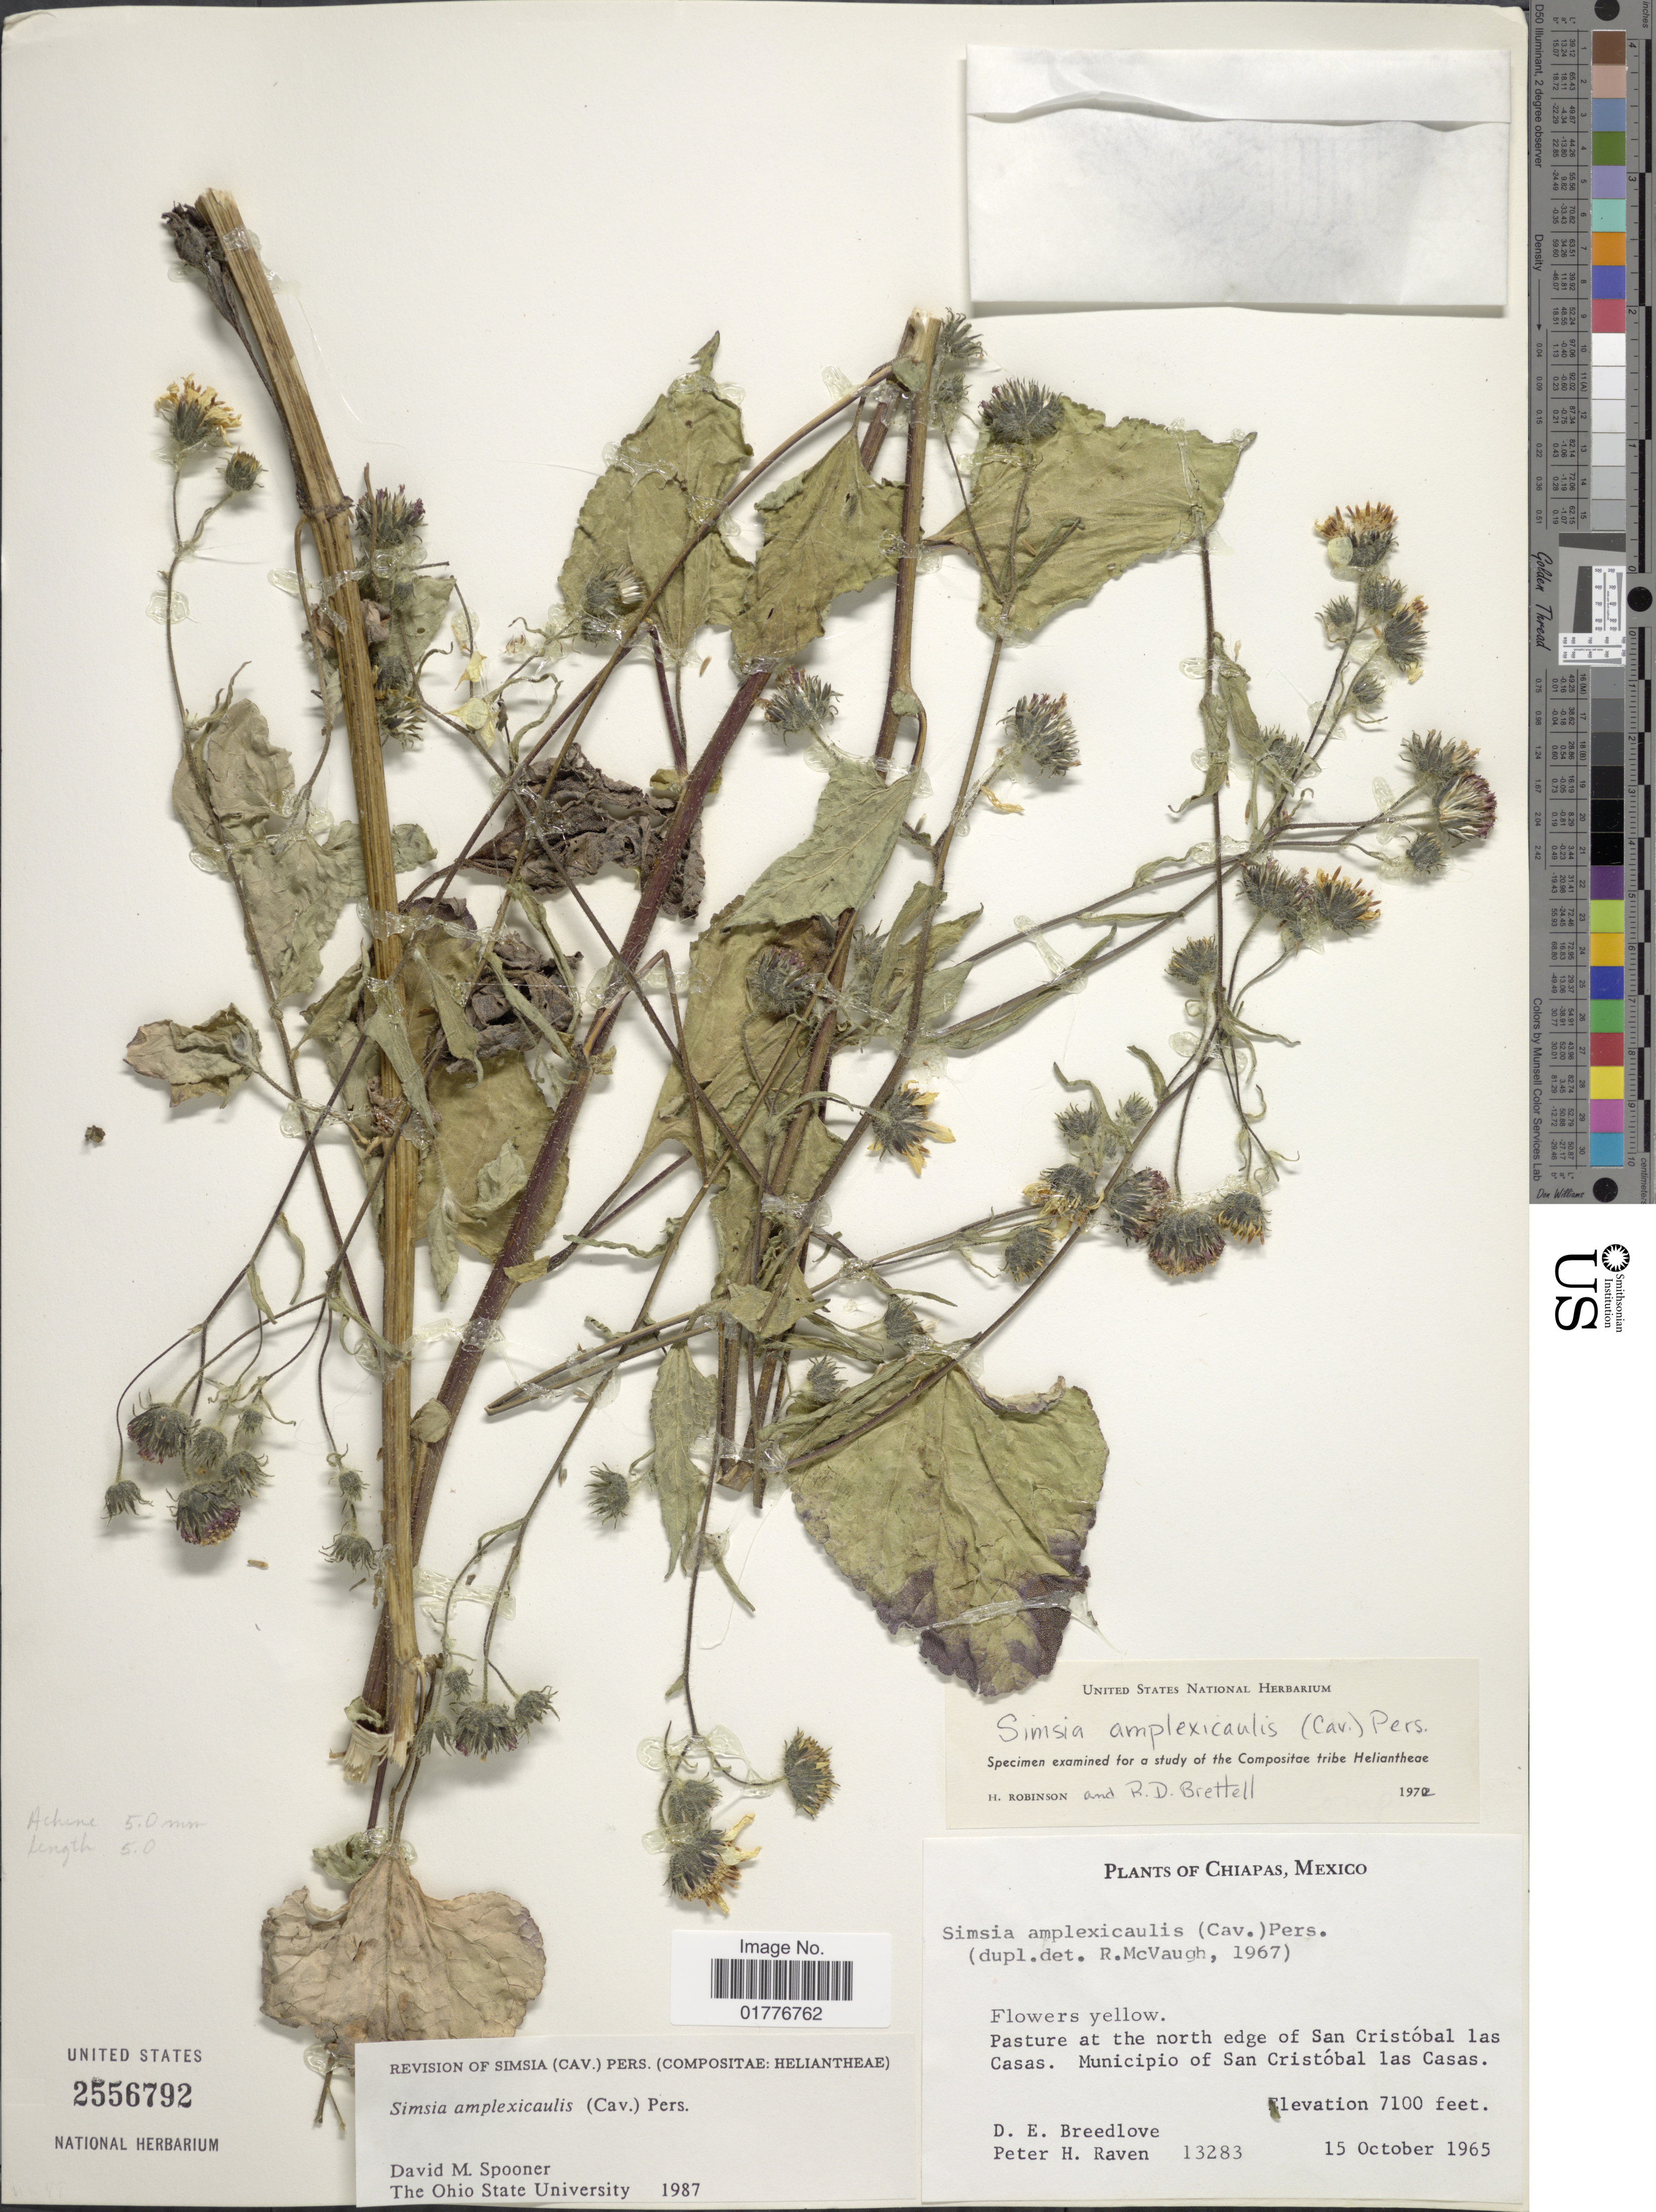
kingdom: Plantae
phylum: Tracheophyta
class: Magnoliopsida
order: Asterales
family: Asteraceae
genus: Simsia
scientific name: Simsia amplexicaulis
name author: (Cav.) Pers.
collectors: D. E. Breedlove & P. Raven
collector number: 13283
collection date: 1965-10-15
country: Mexico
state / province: Chiapas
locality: Pasture at the north edge of San Cristobal las Casas. Municipio of San Cristobal las casas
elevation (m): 2164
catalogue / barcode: US 2556792